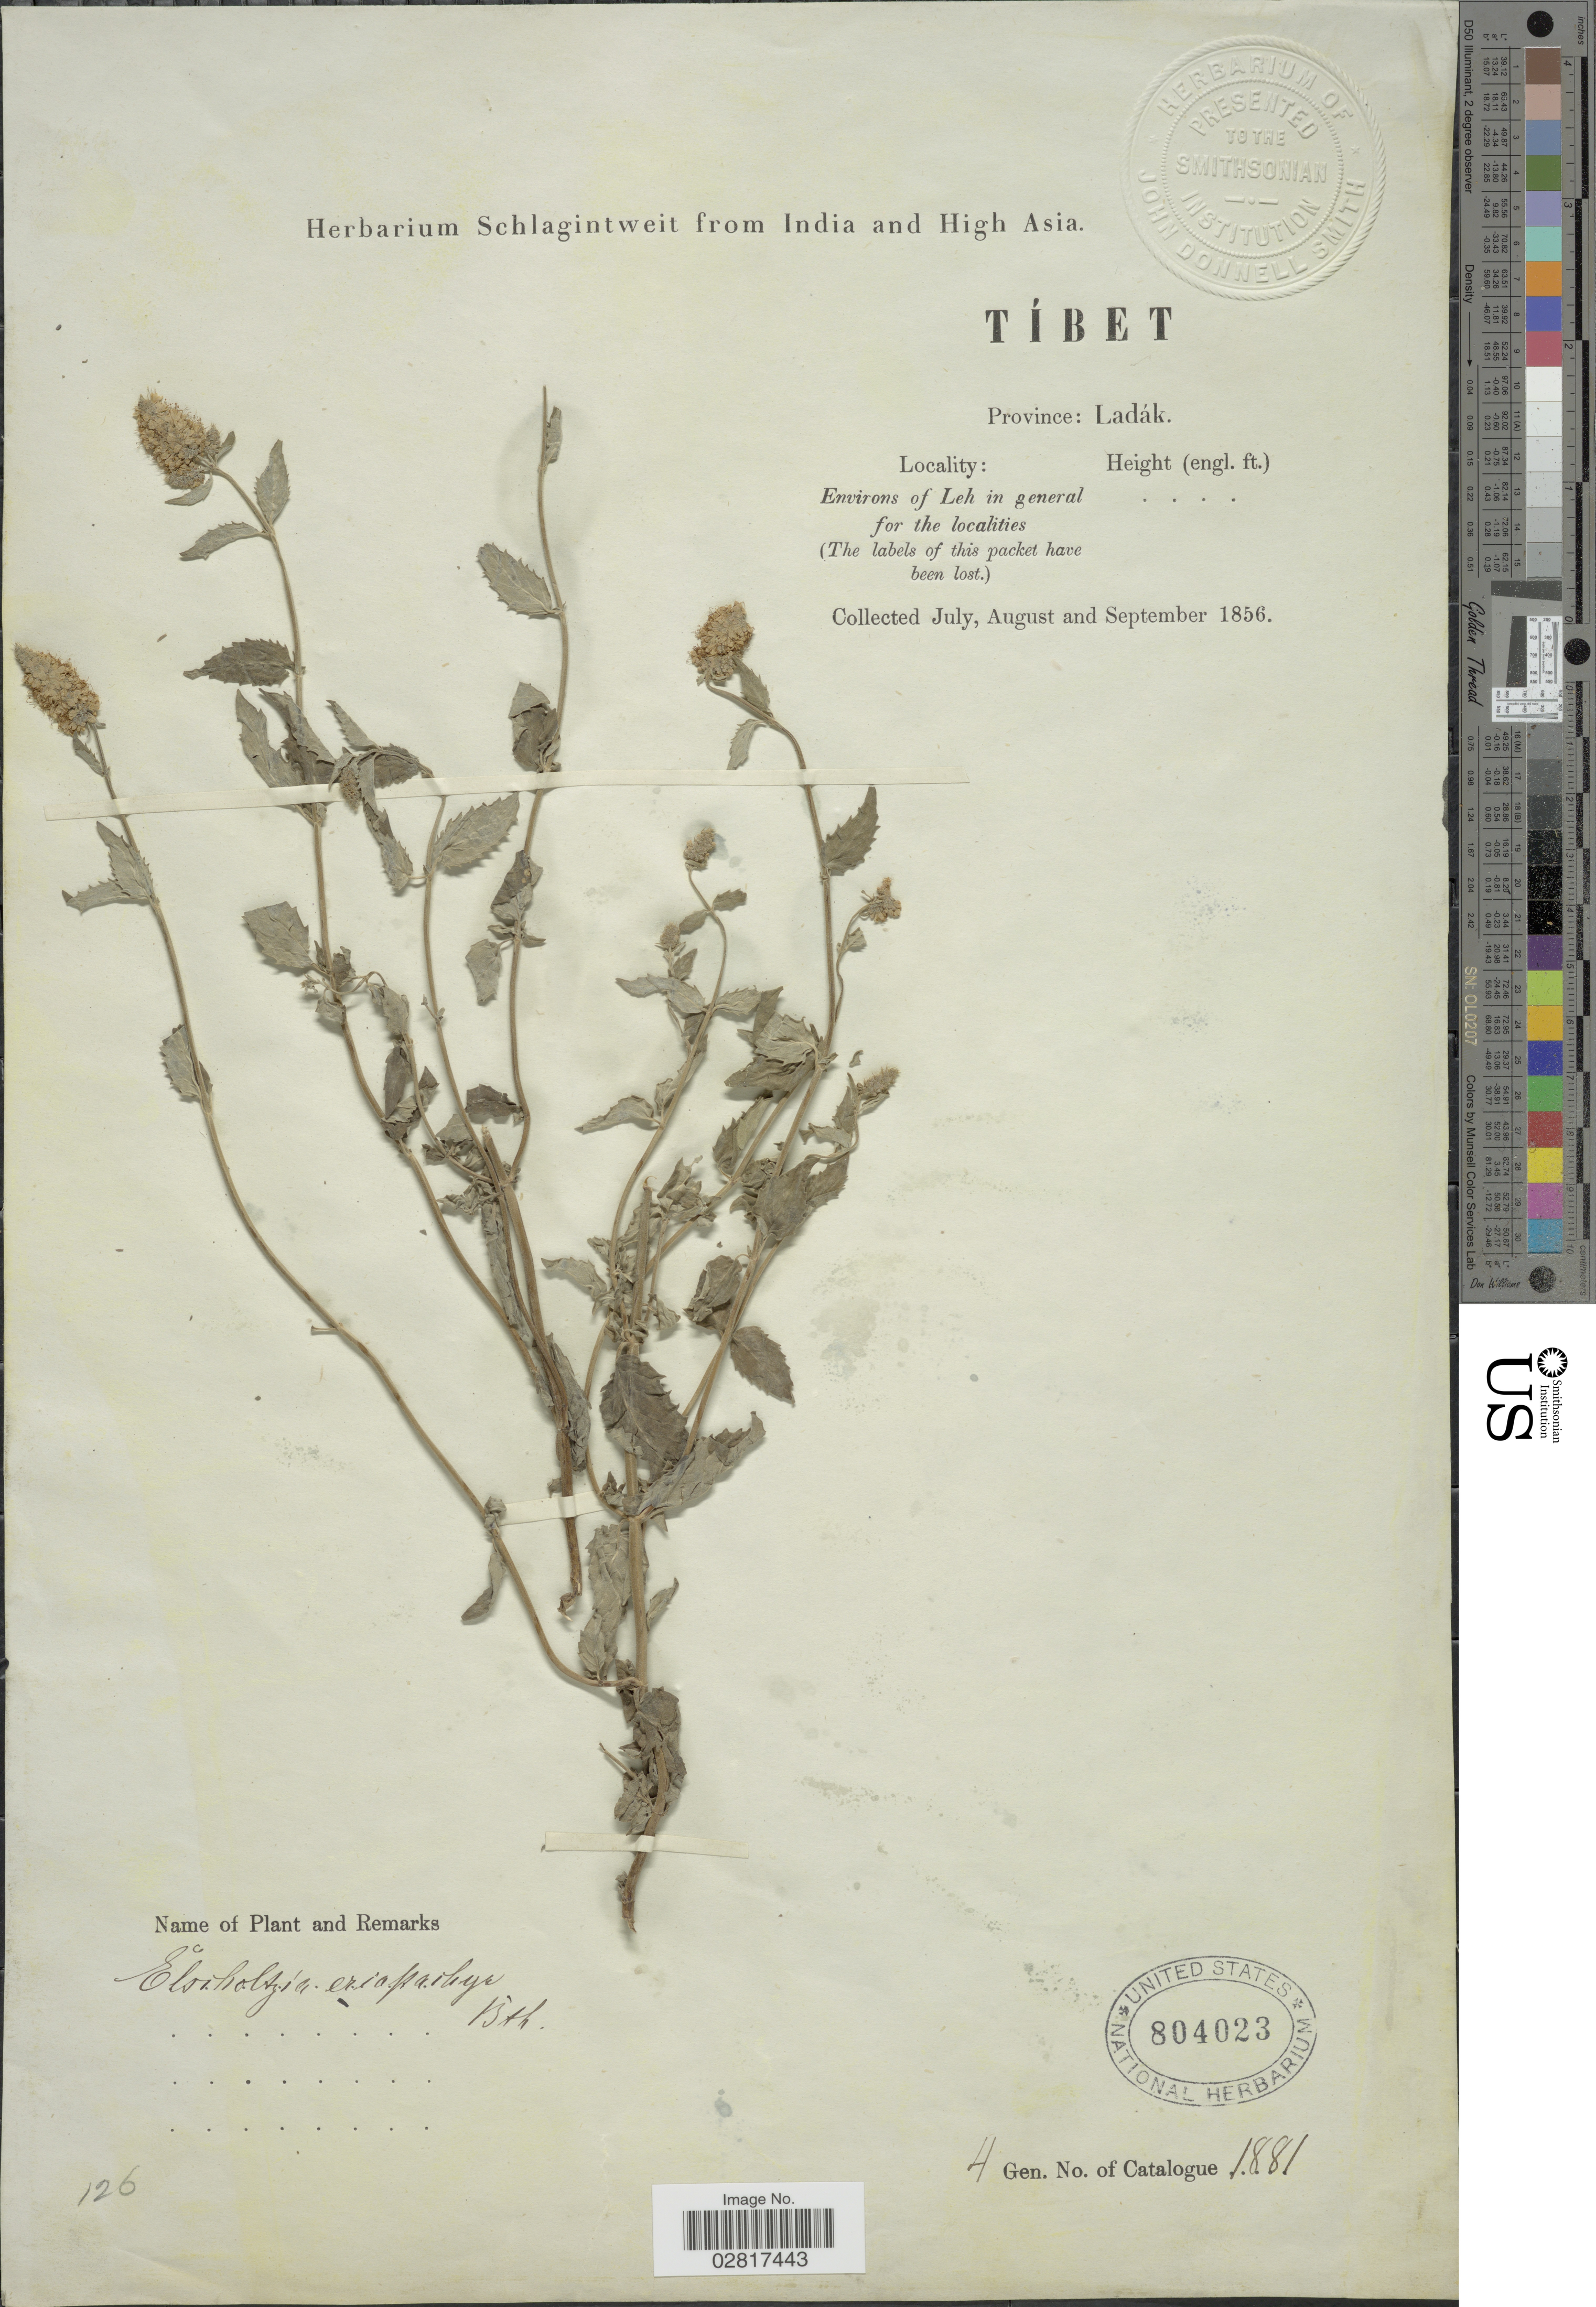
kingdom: Plantae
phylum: Tracheophyta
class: Magnoliopsida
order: Lamiales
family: Lamiaceae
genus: Elsholtzia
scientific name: Elsholtzia eriostachya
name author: (Benth.) Benth.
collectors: ex herb. Schlagintweit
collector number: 1881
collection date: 1856-07/1856-09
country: India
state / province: Ladakh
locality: Tíbet. Province: Ladák. Environs of Leh in general.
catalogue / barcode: US 804023